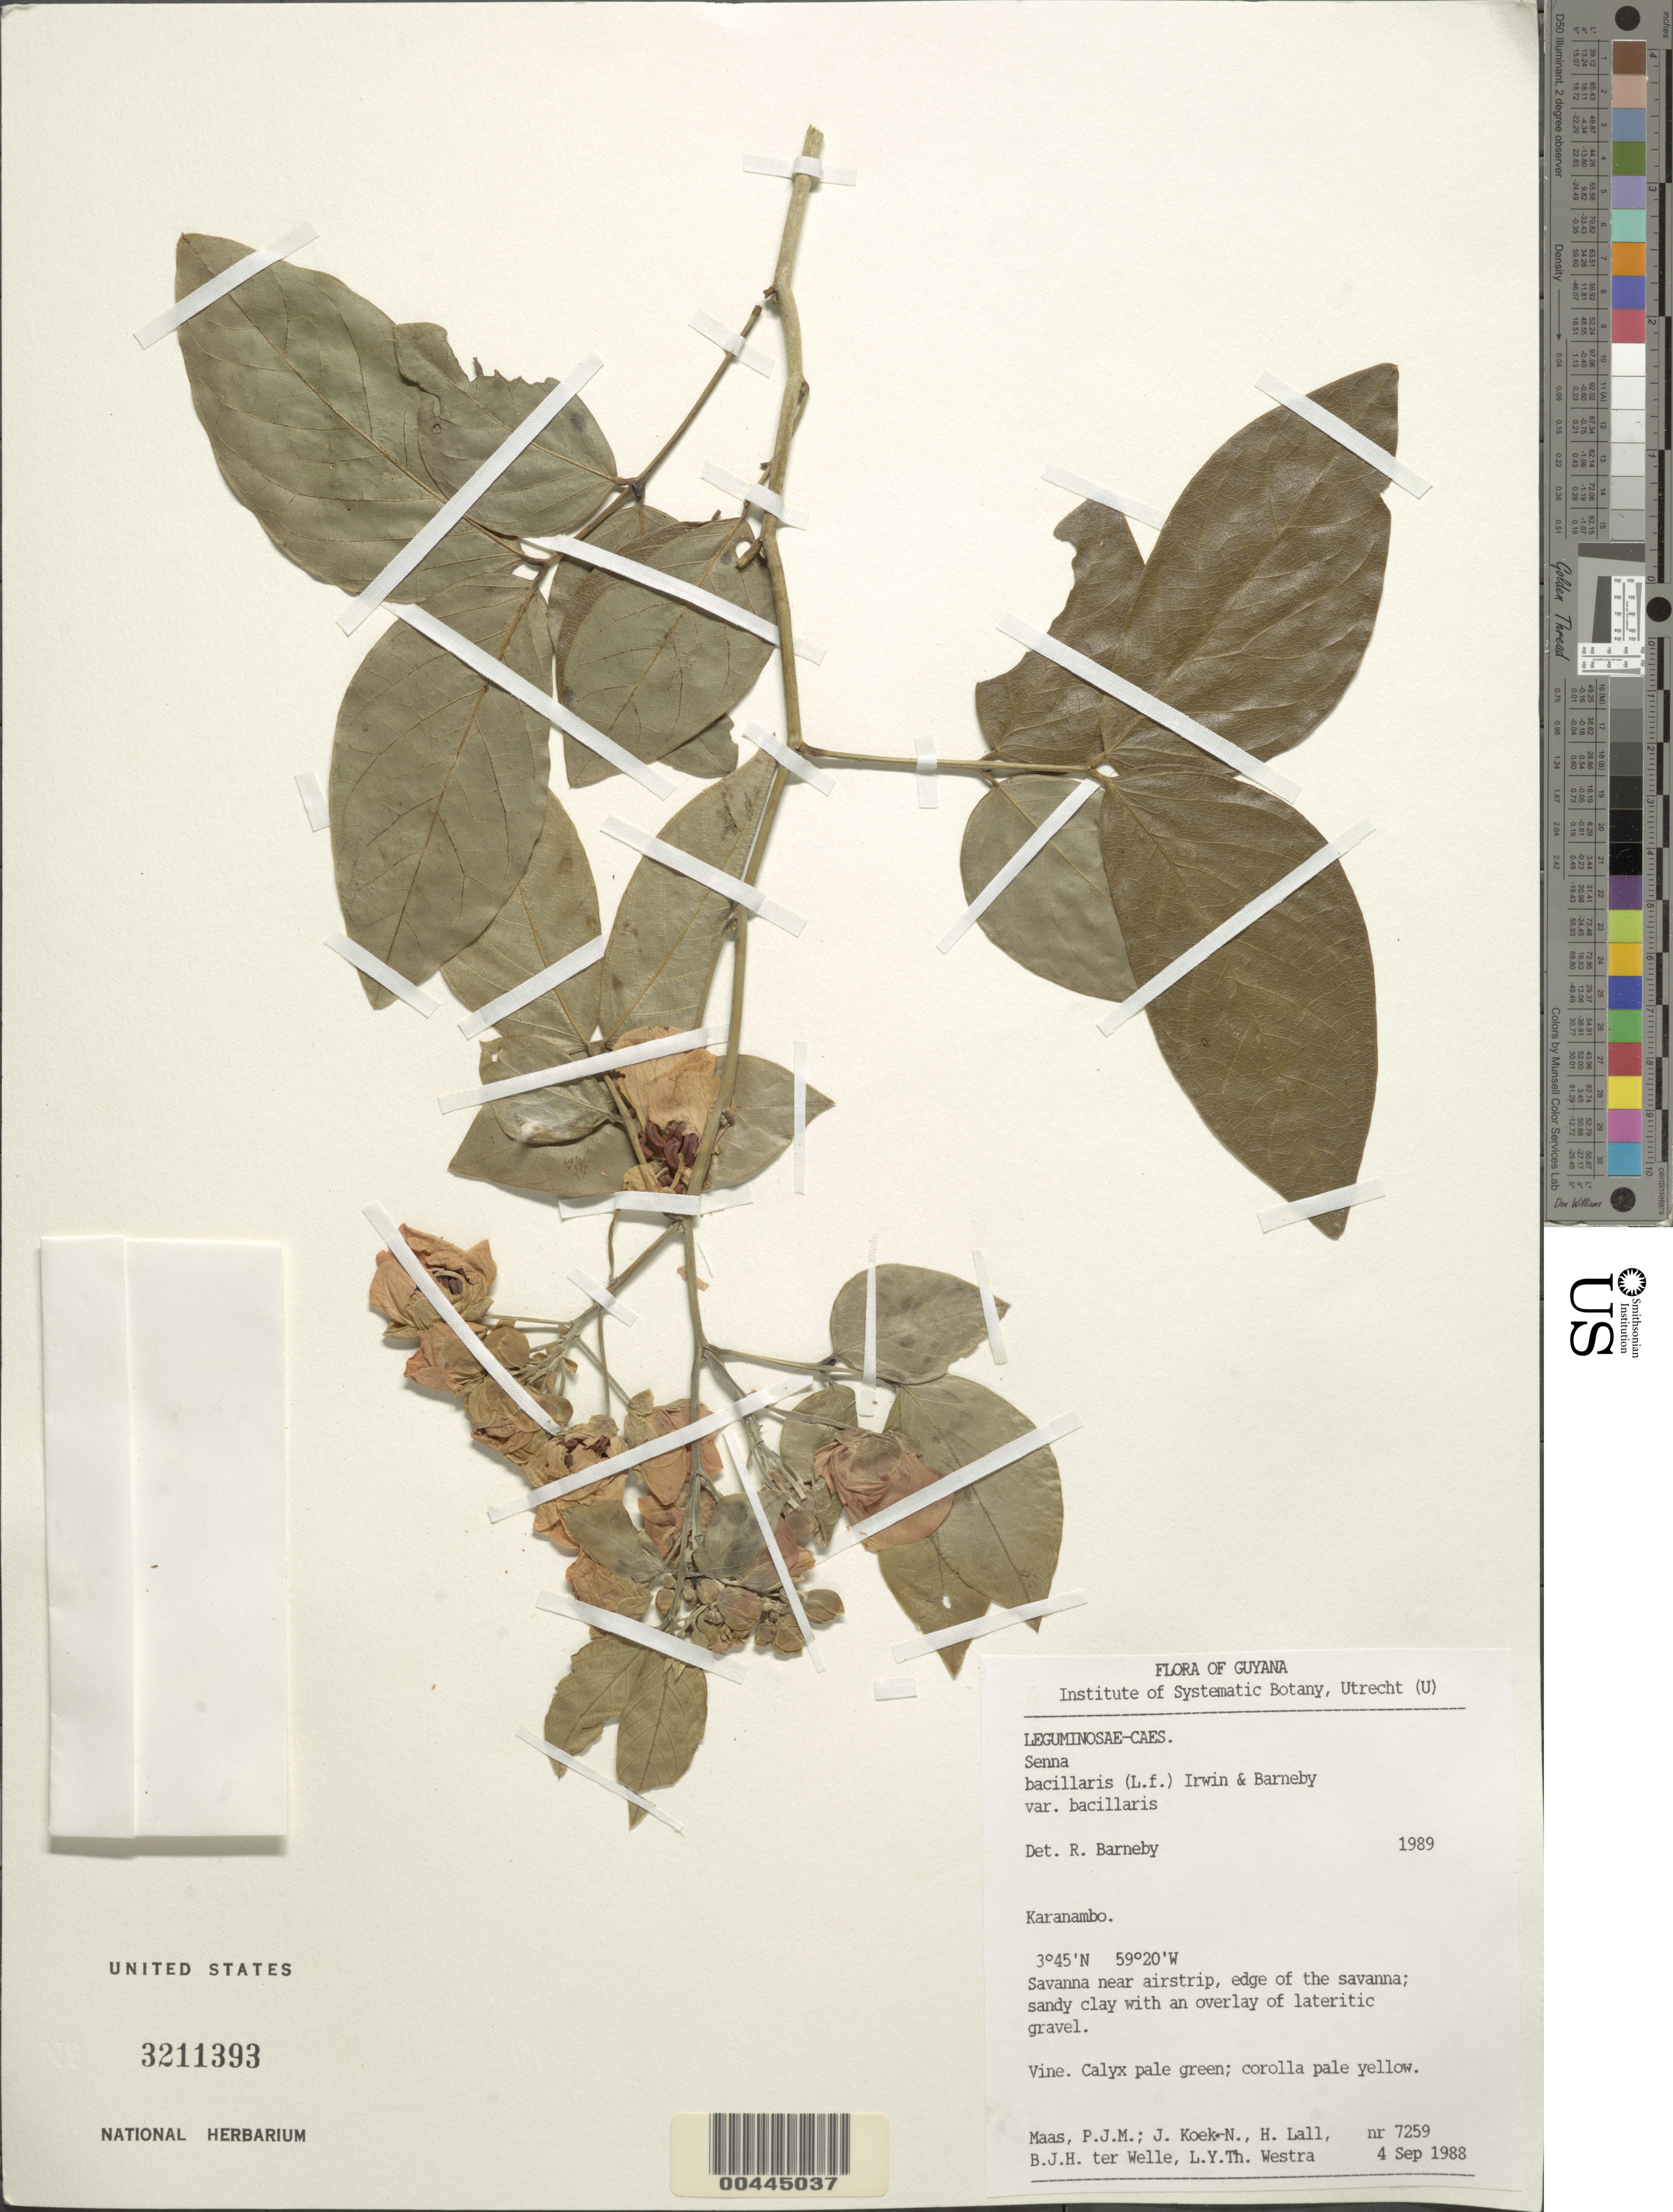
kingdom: Plantae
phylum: Tracheophyta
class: Magnoliopsida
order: Fabales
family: Fabaceae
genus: Senna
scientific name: Senna bacillaris var. bacillaris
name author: (L. f.) H.S. Irwin & Barneby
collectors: P. Maas, J. Koek-Noorman, H. Lall, B. Velle & L. Y. T. Westra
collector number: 7259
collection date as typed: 04 Sep 1988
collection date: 1988-09-04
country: Guyana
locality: Karanambo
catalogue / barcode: US 3211393